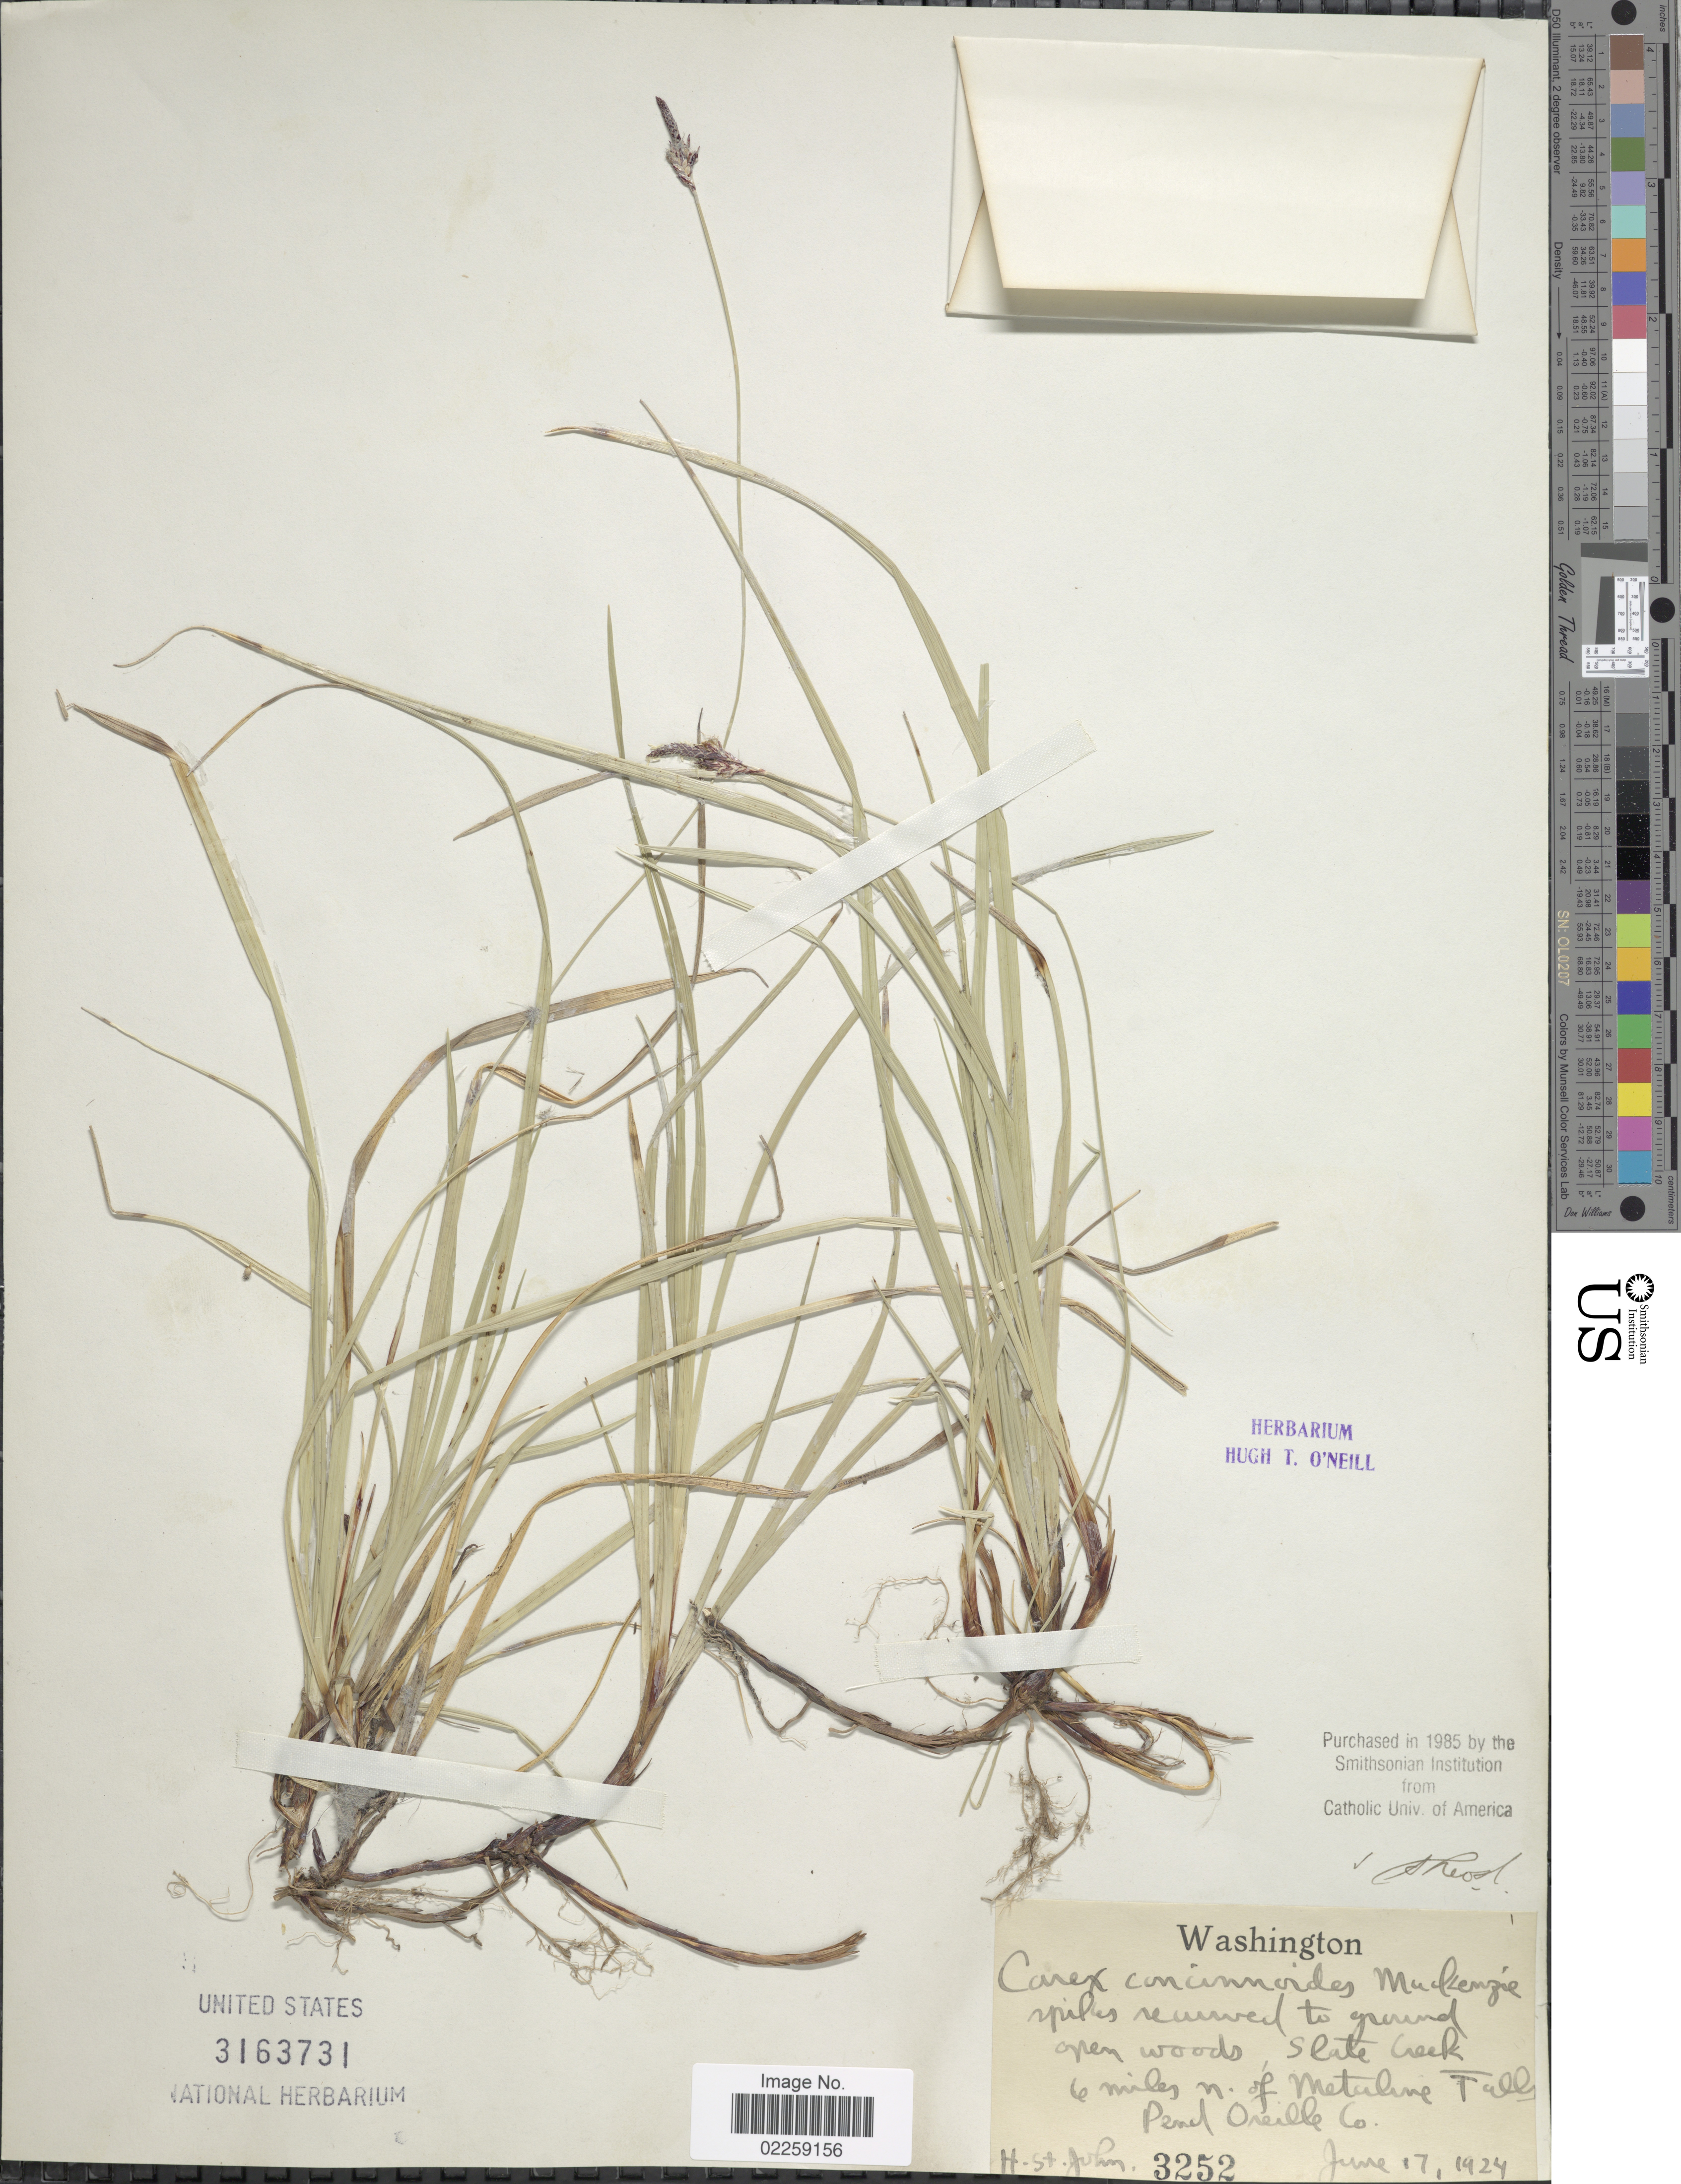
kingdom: Plantae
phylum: Tracheophyta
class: Liliopsida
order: Poales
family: Cyperaceae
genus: Carex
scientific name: Carex concinnoides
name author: Mack.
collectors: H. St. John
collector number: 3252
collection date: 1924-06-17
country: United States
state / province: Washington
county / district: Pend Oreille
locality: Slate Creek, 6 miles N. of Metaline Falls, Pend Oreille Co.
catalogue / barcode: US 3163731